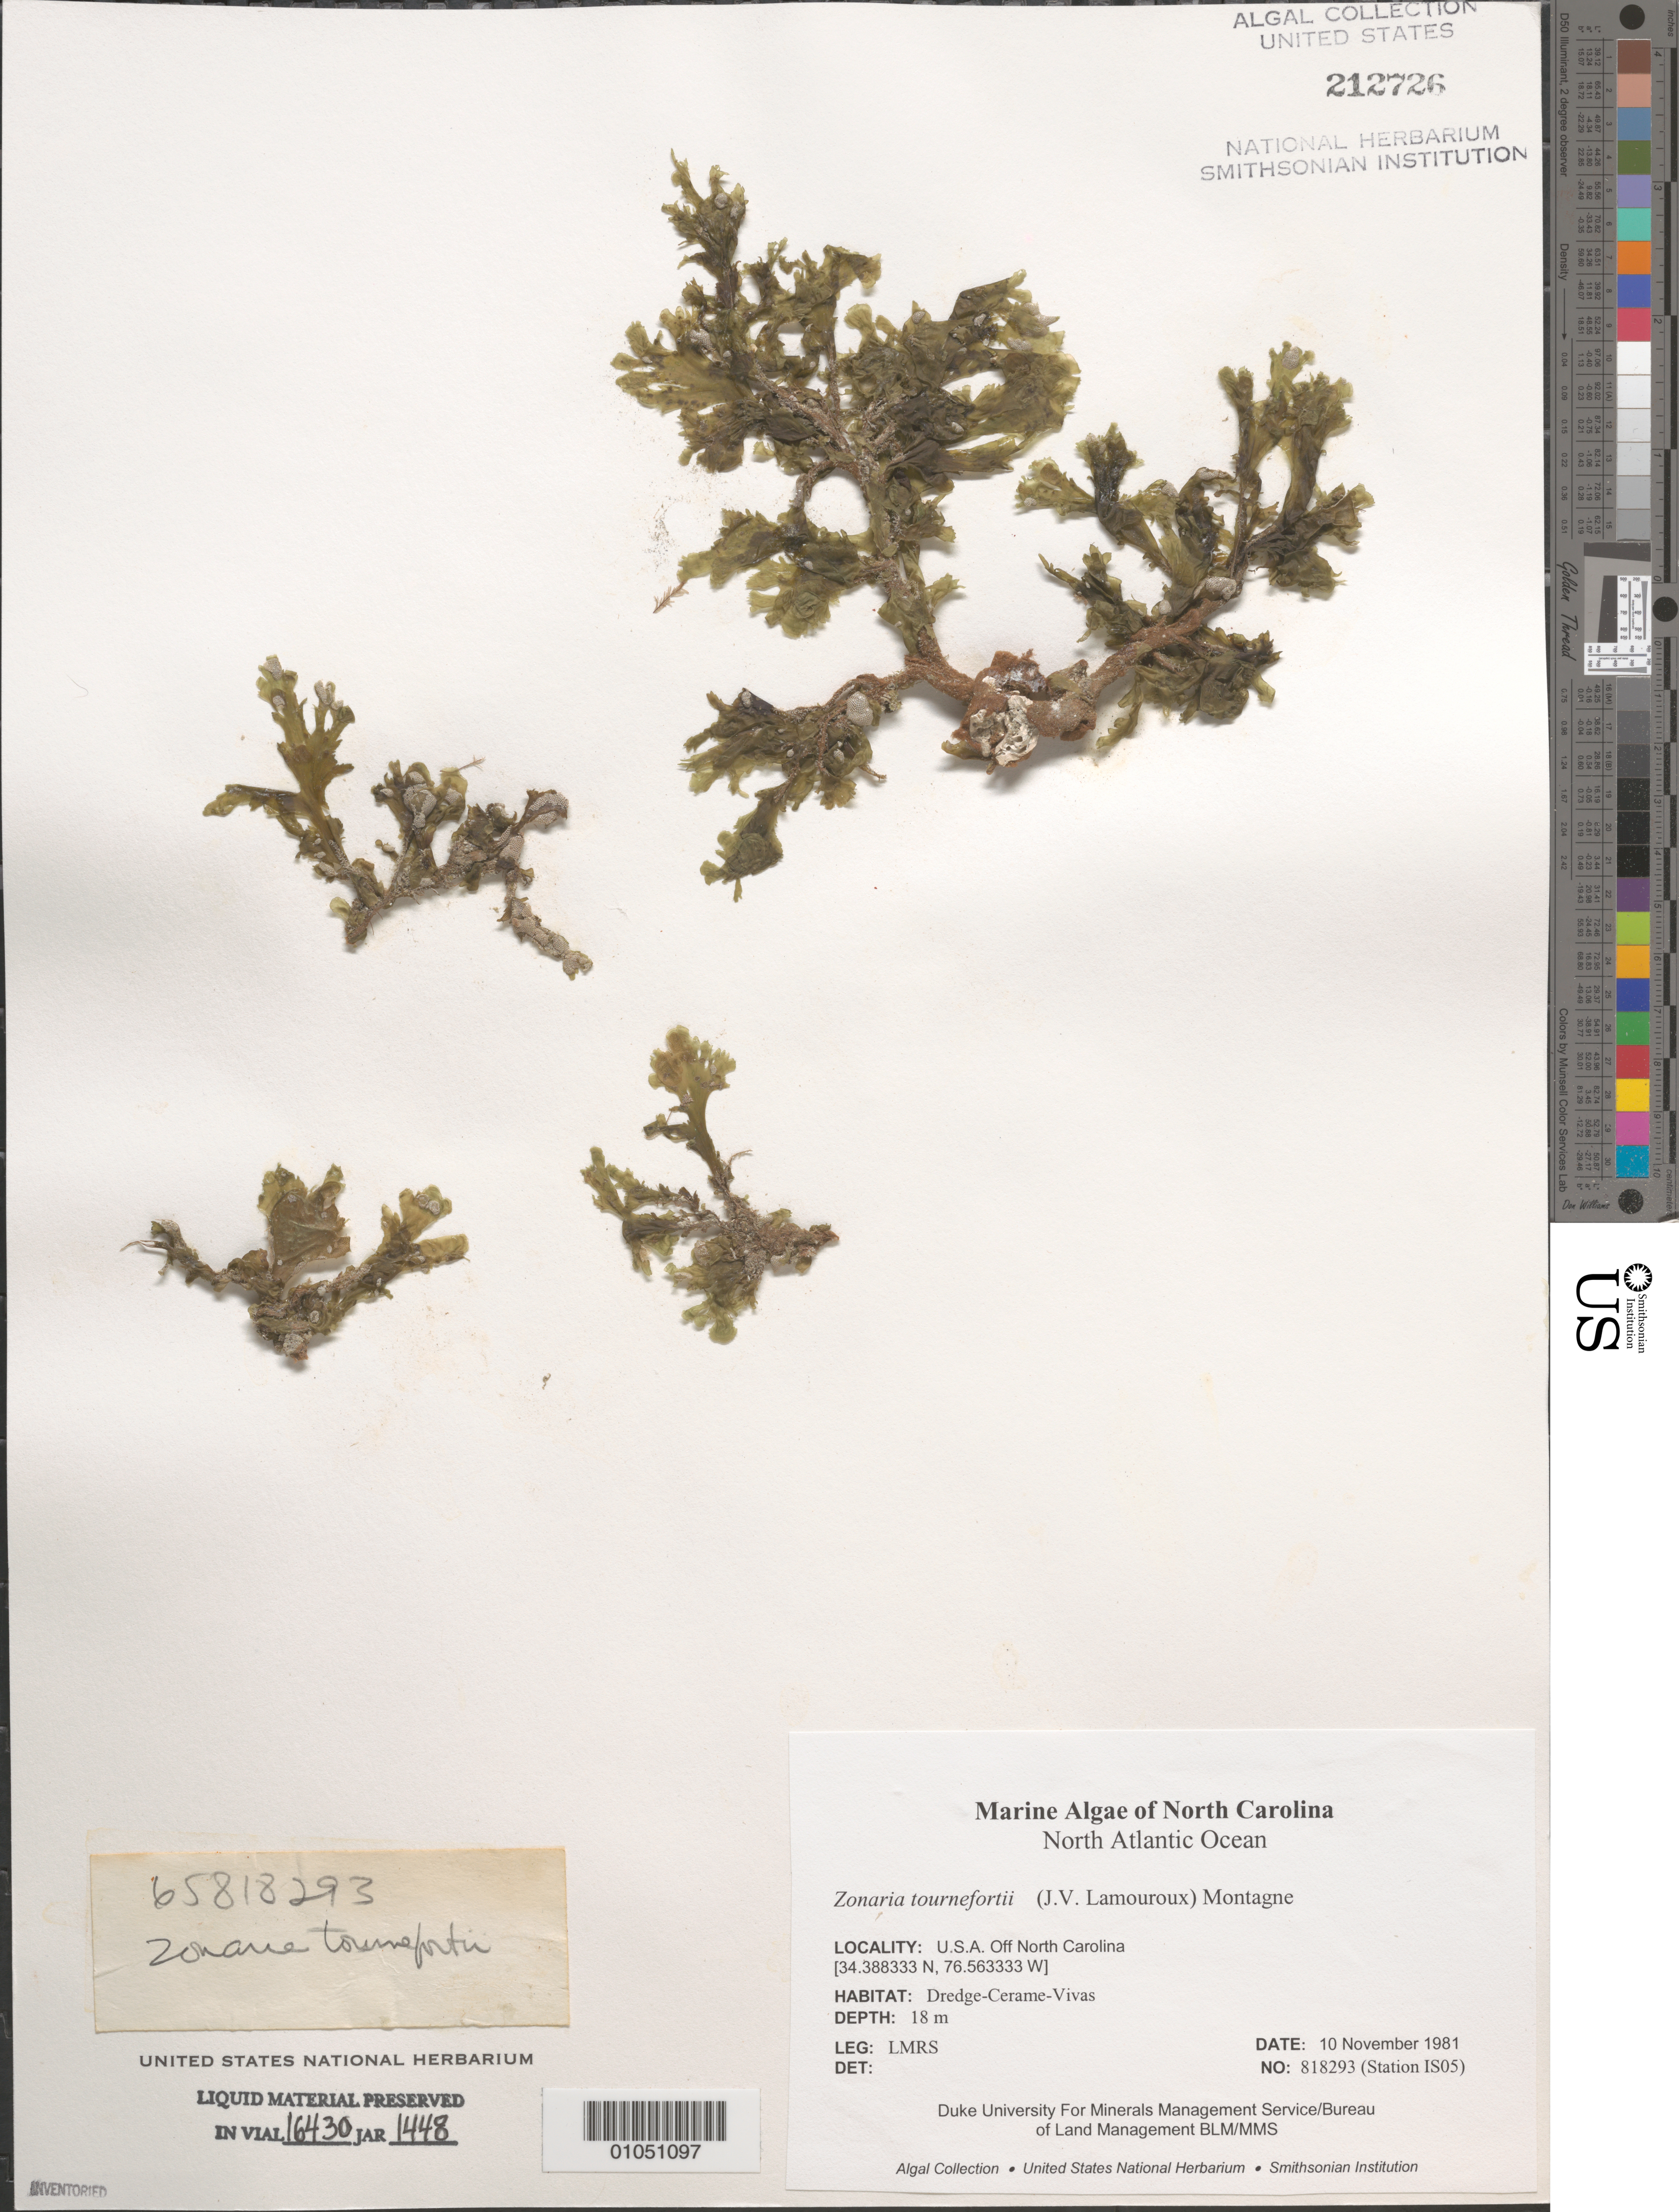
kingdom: Chromista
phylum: Ochrophyta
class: Phaeophyceae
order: Dictyotales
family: Dictyotaceae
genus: Zonaria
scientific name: Zonaria tournefortii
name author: (J.V.Lamouroux) Mont.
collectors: LMRS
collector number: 818293 (Station IS05)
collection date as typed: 10 Nov 1981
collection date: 1981-11-10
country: United States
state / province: North Carolina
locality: North Atlantic Ocean off North Carolina coast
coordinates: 34.388333 N, 76.563333 W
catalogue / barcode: US 212726